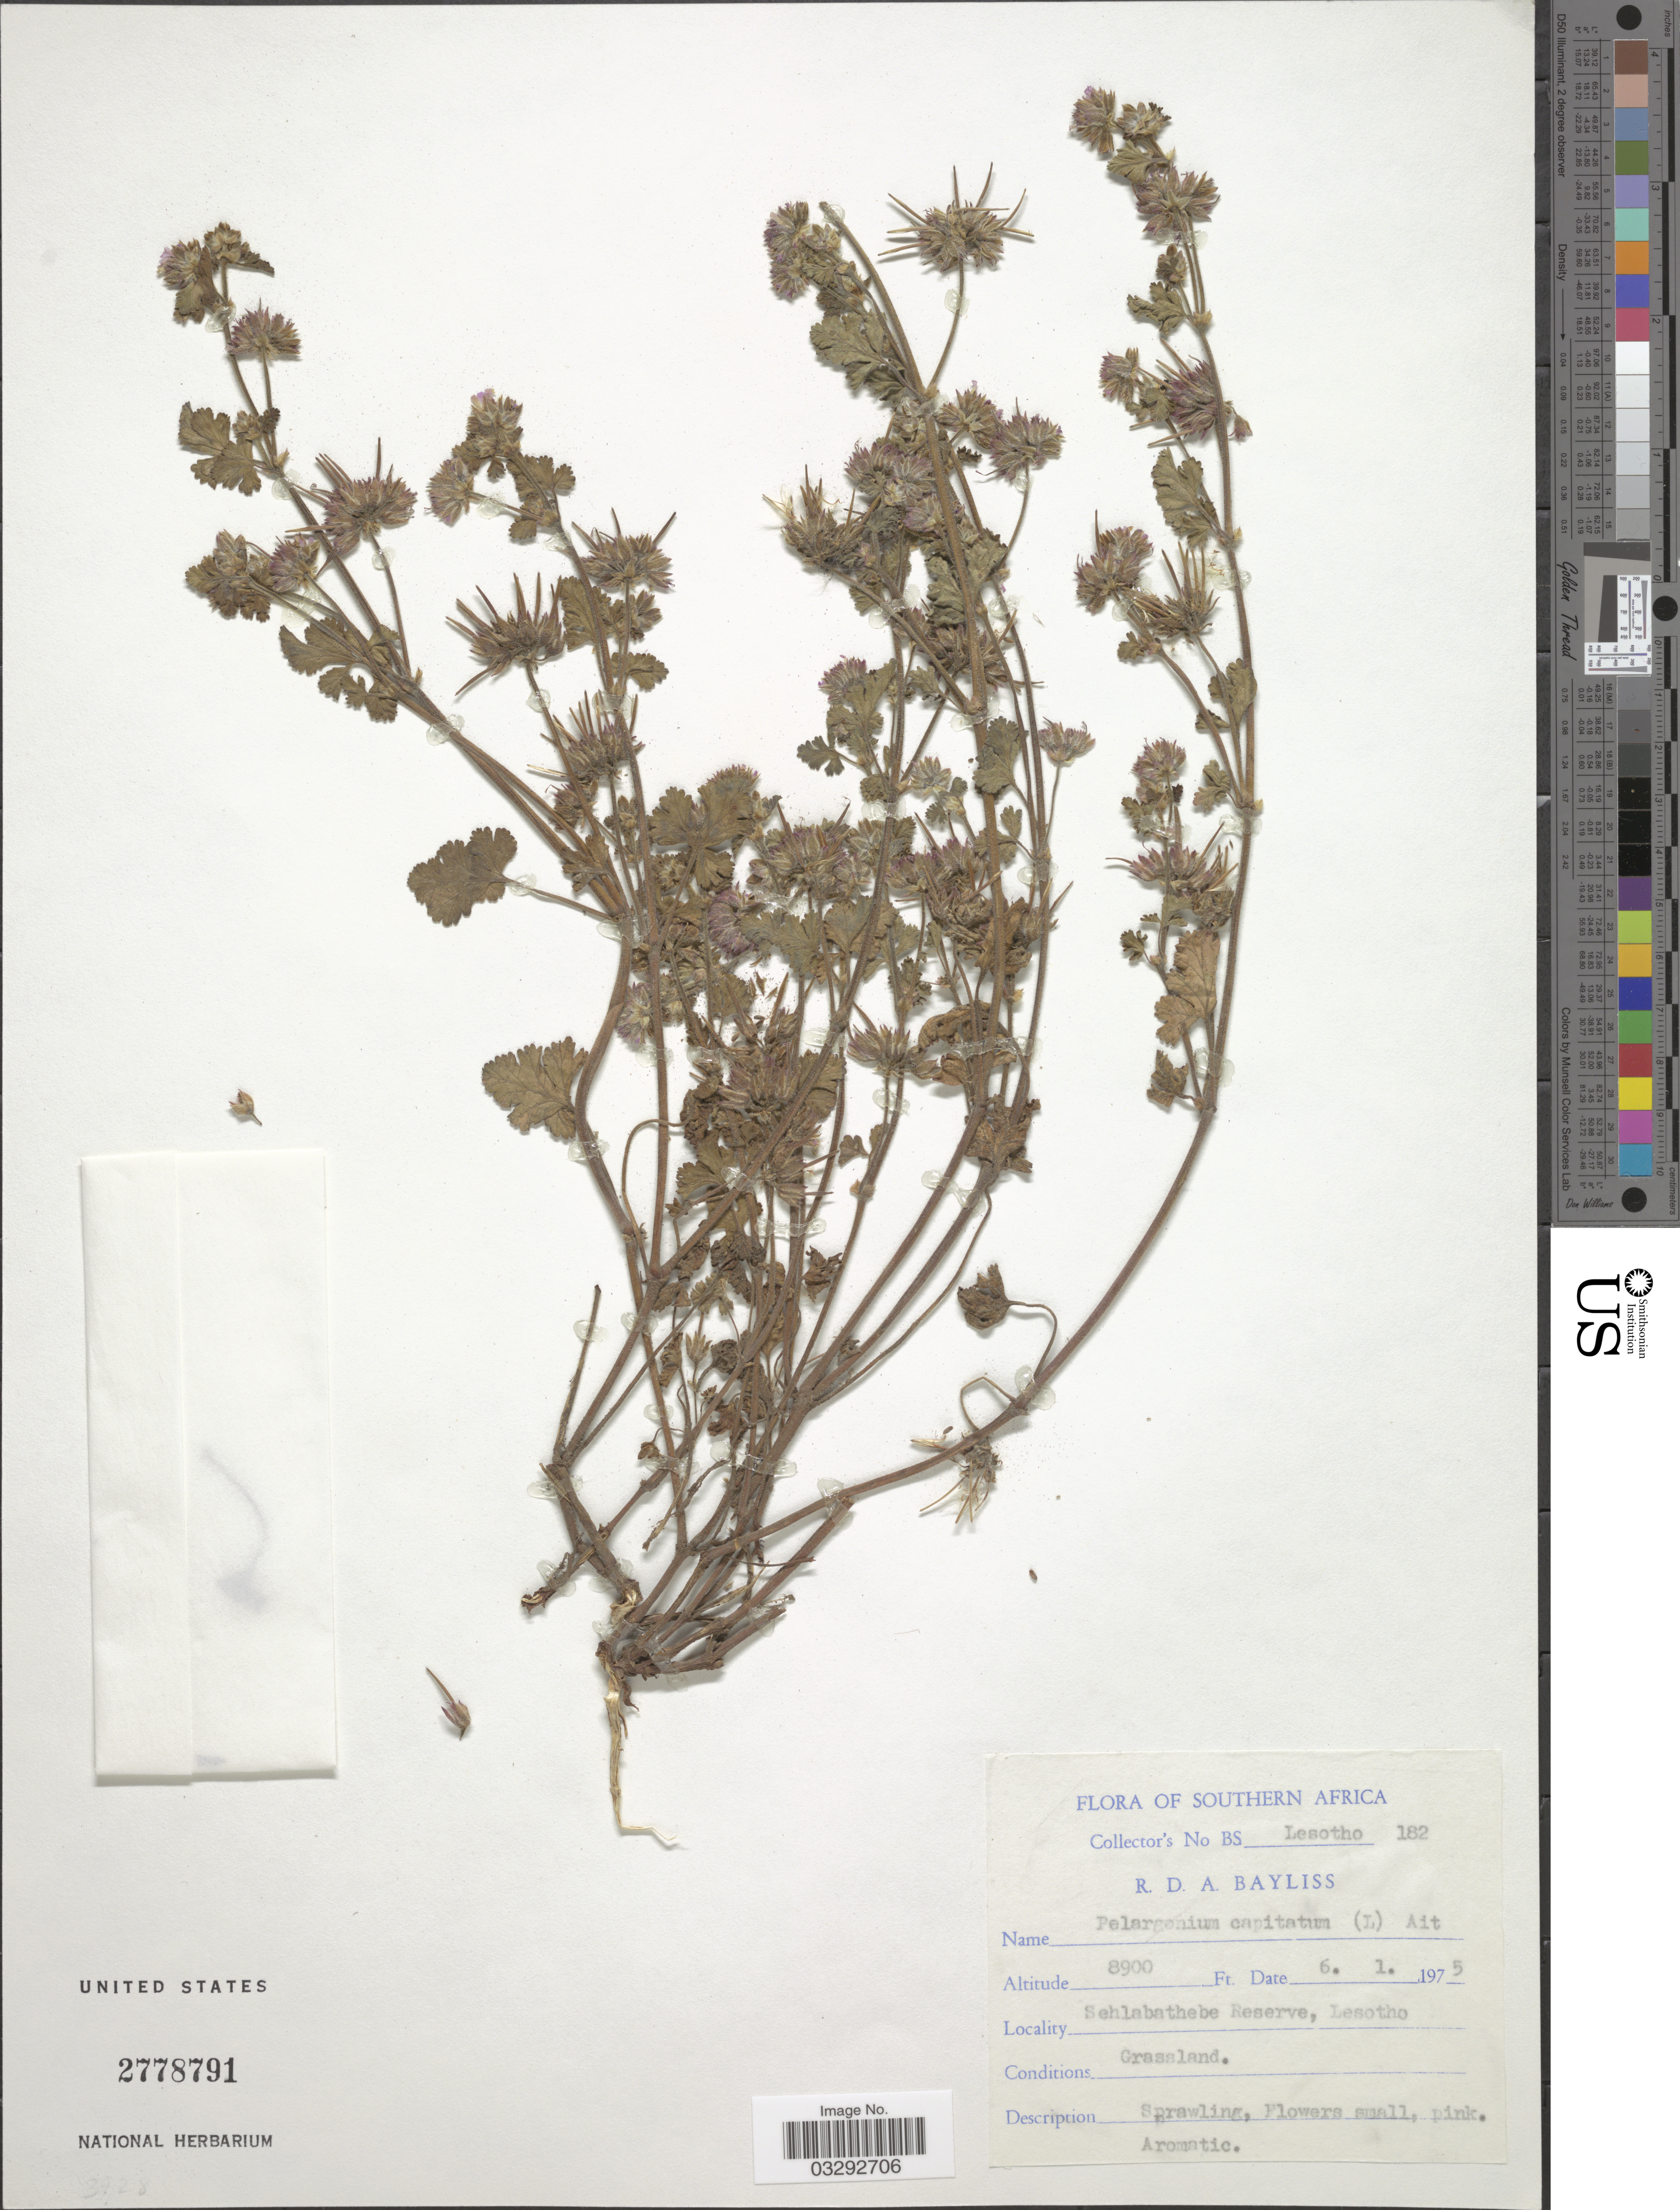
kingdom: Plantae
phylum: Tracheophyta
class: Magnoliopsida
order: Geraniales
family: Geraniaceae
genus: Pelargonium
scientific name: Pelargonium capitatum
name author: (L.) L'Hér.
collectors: R. Bayliss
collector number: BS Lesotho 182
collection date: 1975-01-06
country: Lesotho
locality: Southern Africa. Sehlabathebe Reserce, Lesotho.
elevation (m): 2713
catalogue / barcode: US 2778791